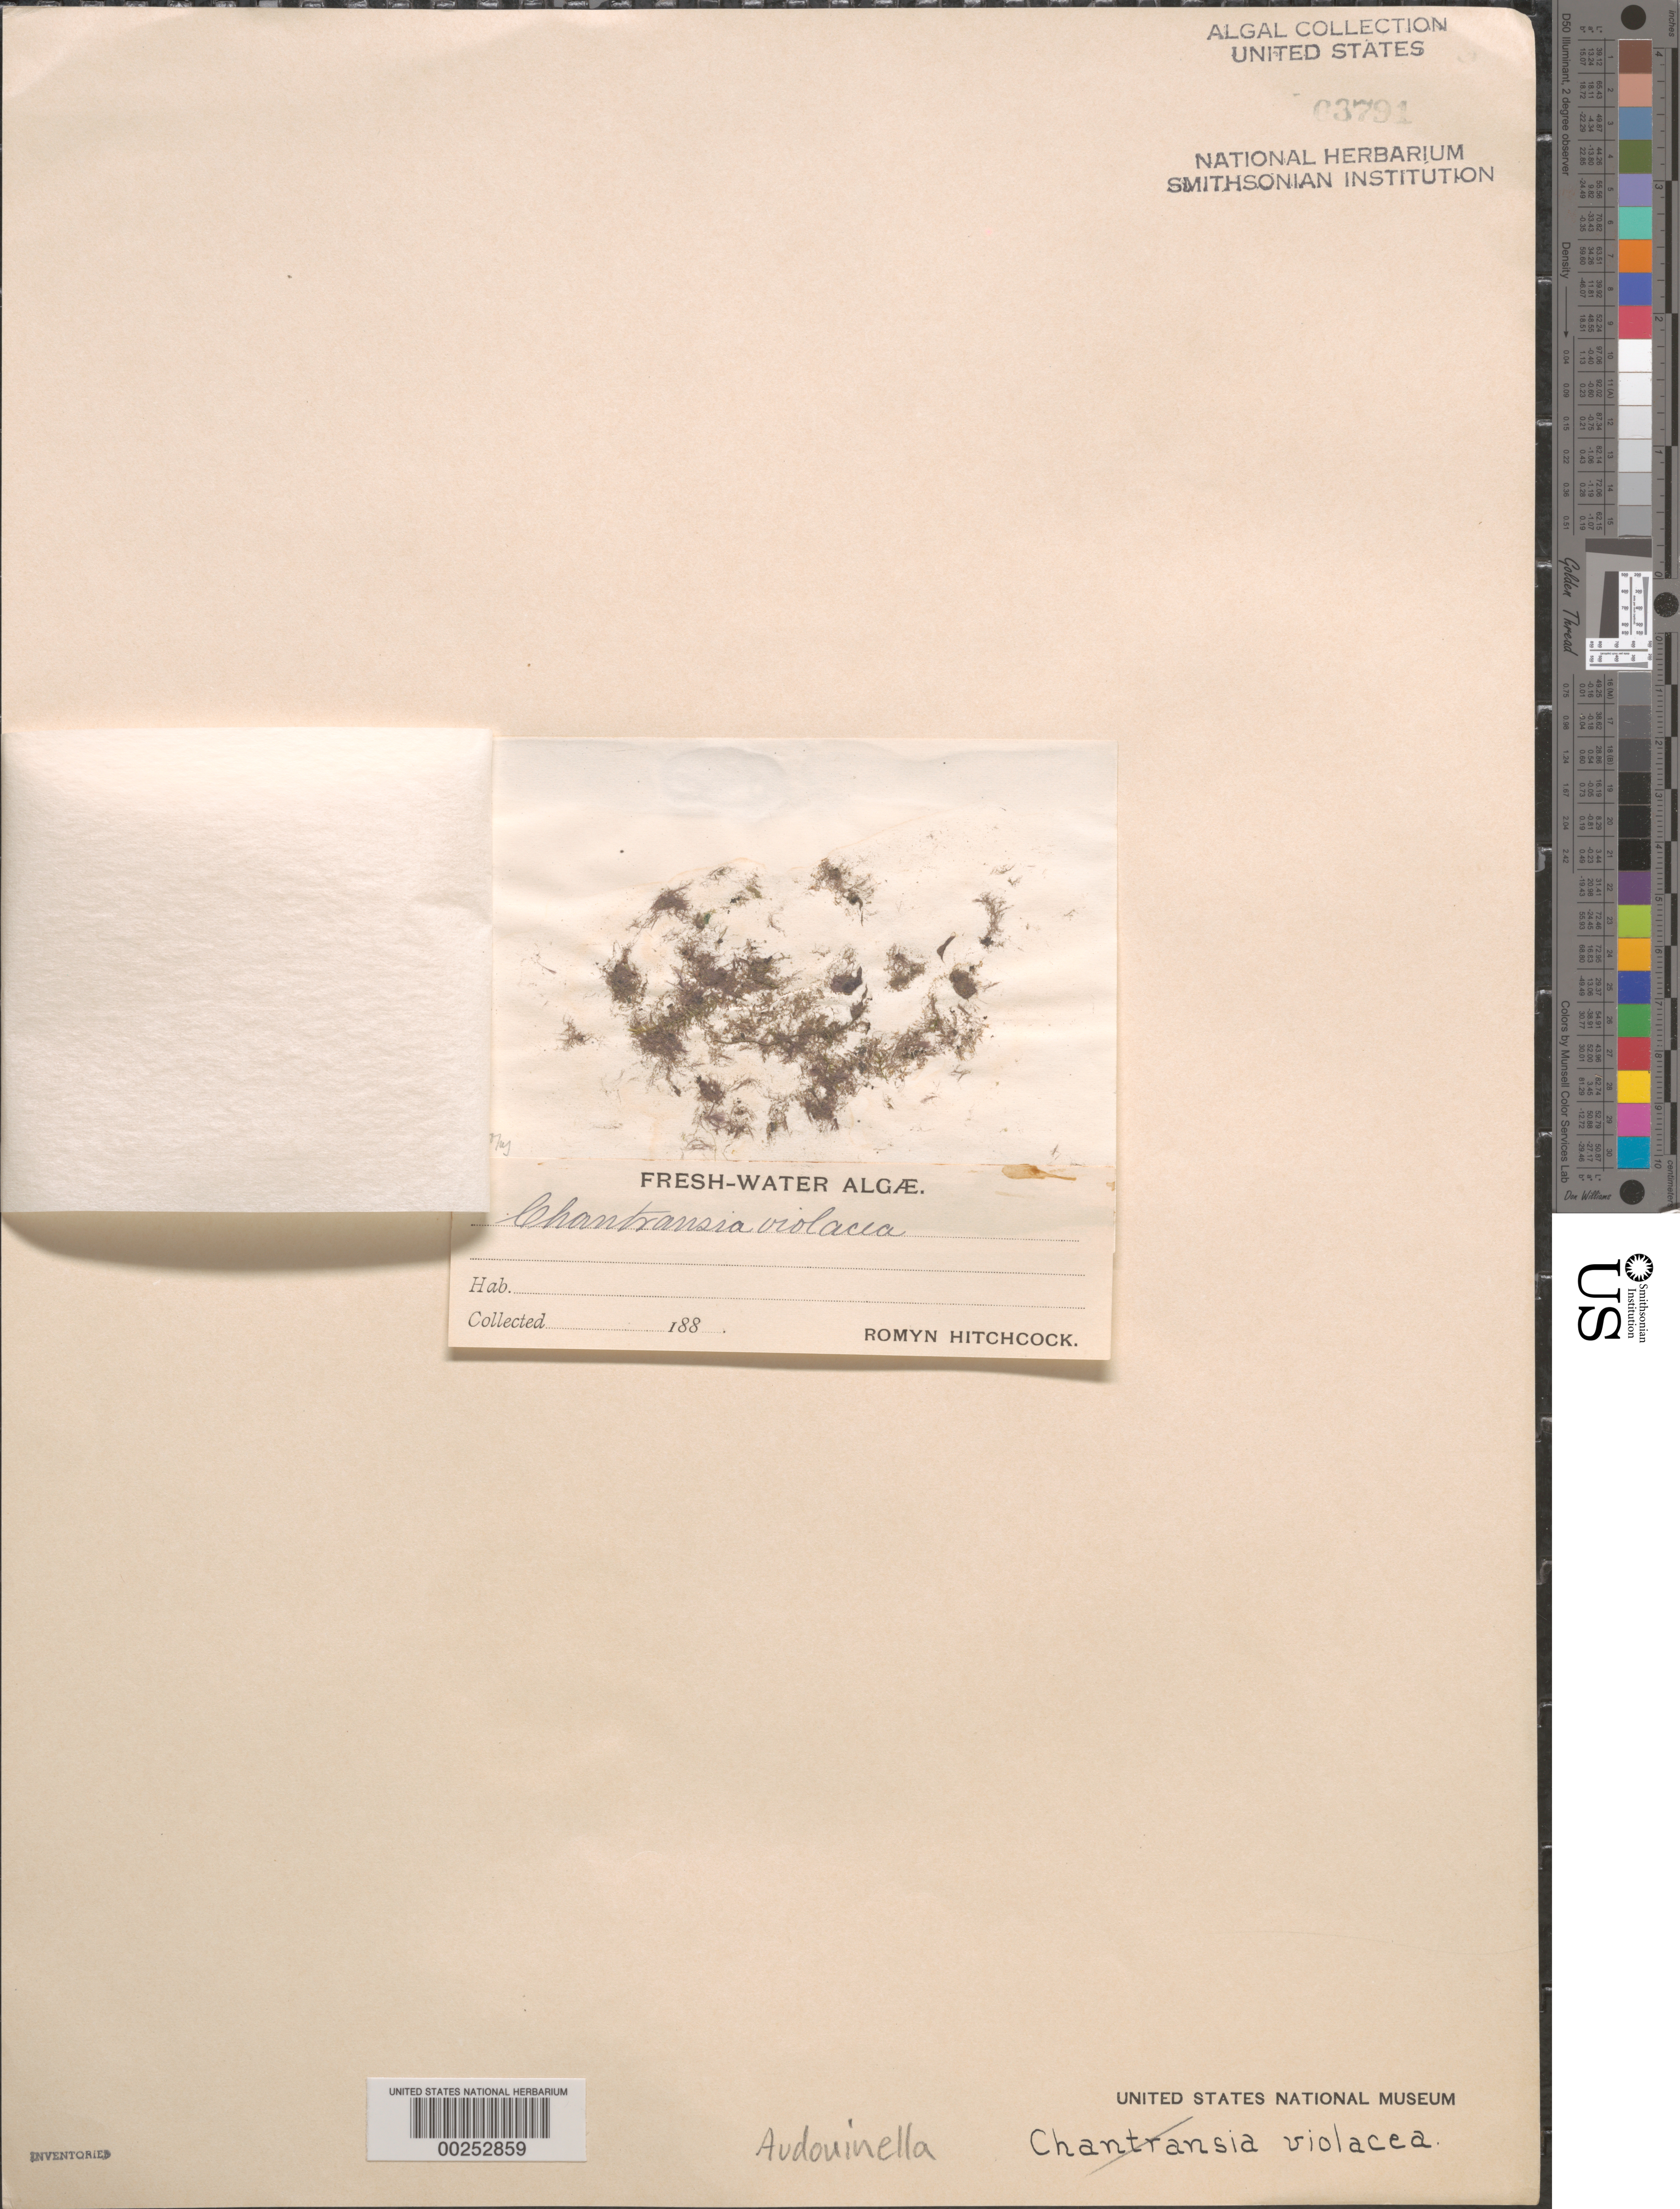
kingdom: Plantae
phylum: Rhodophyta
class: Florideophyceae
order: Acrochaetiales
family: Audouinellaceae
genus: Audouinella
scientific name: Audouinella hermannii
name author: (Roth) Duby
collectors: R. Hitchcock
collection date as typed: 188-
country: United States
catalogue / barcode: US 3791